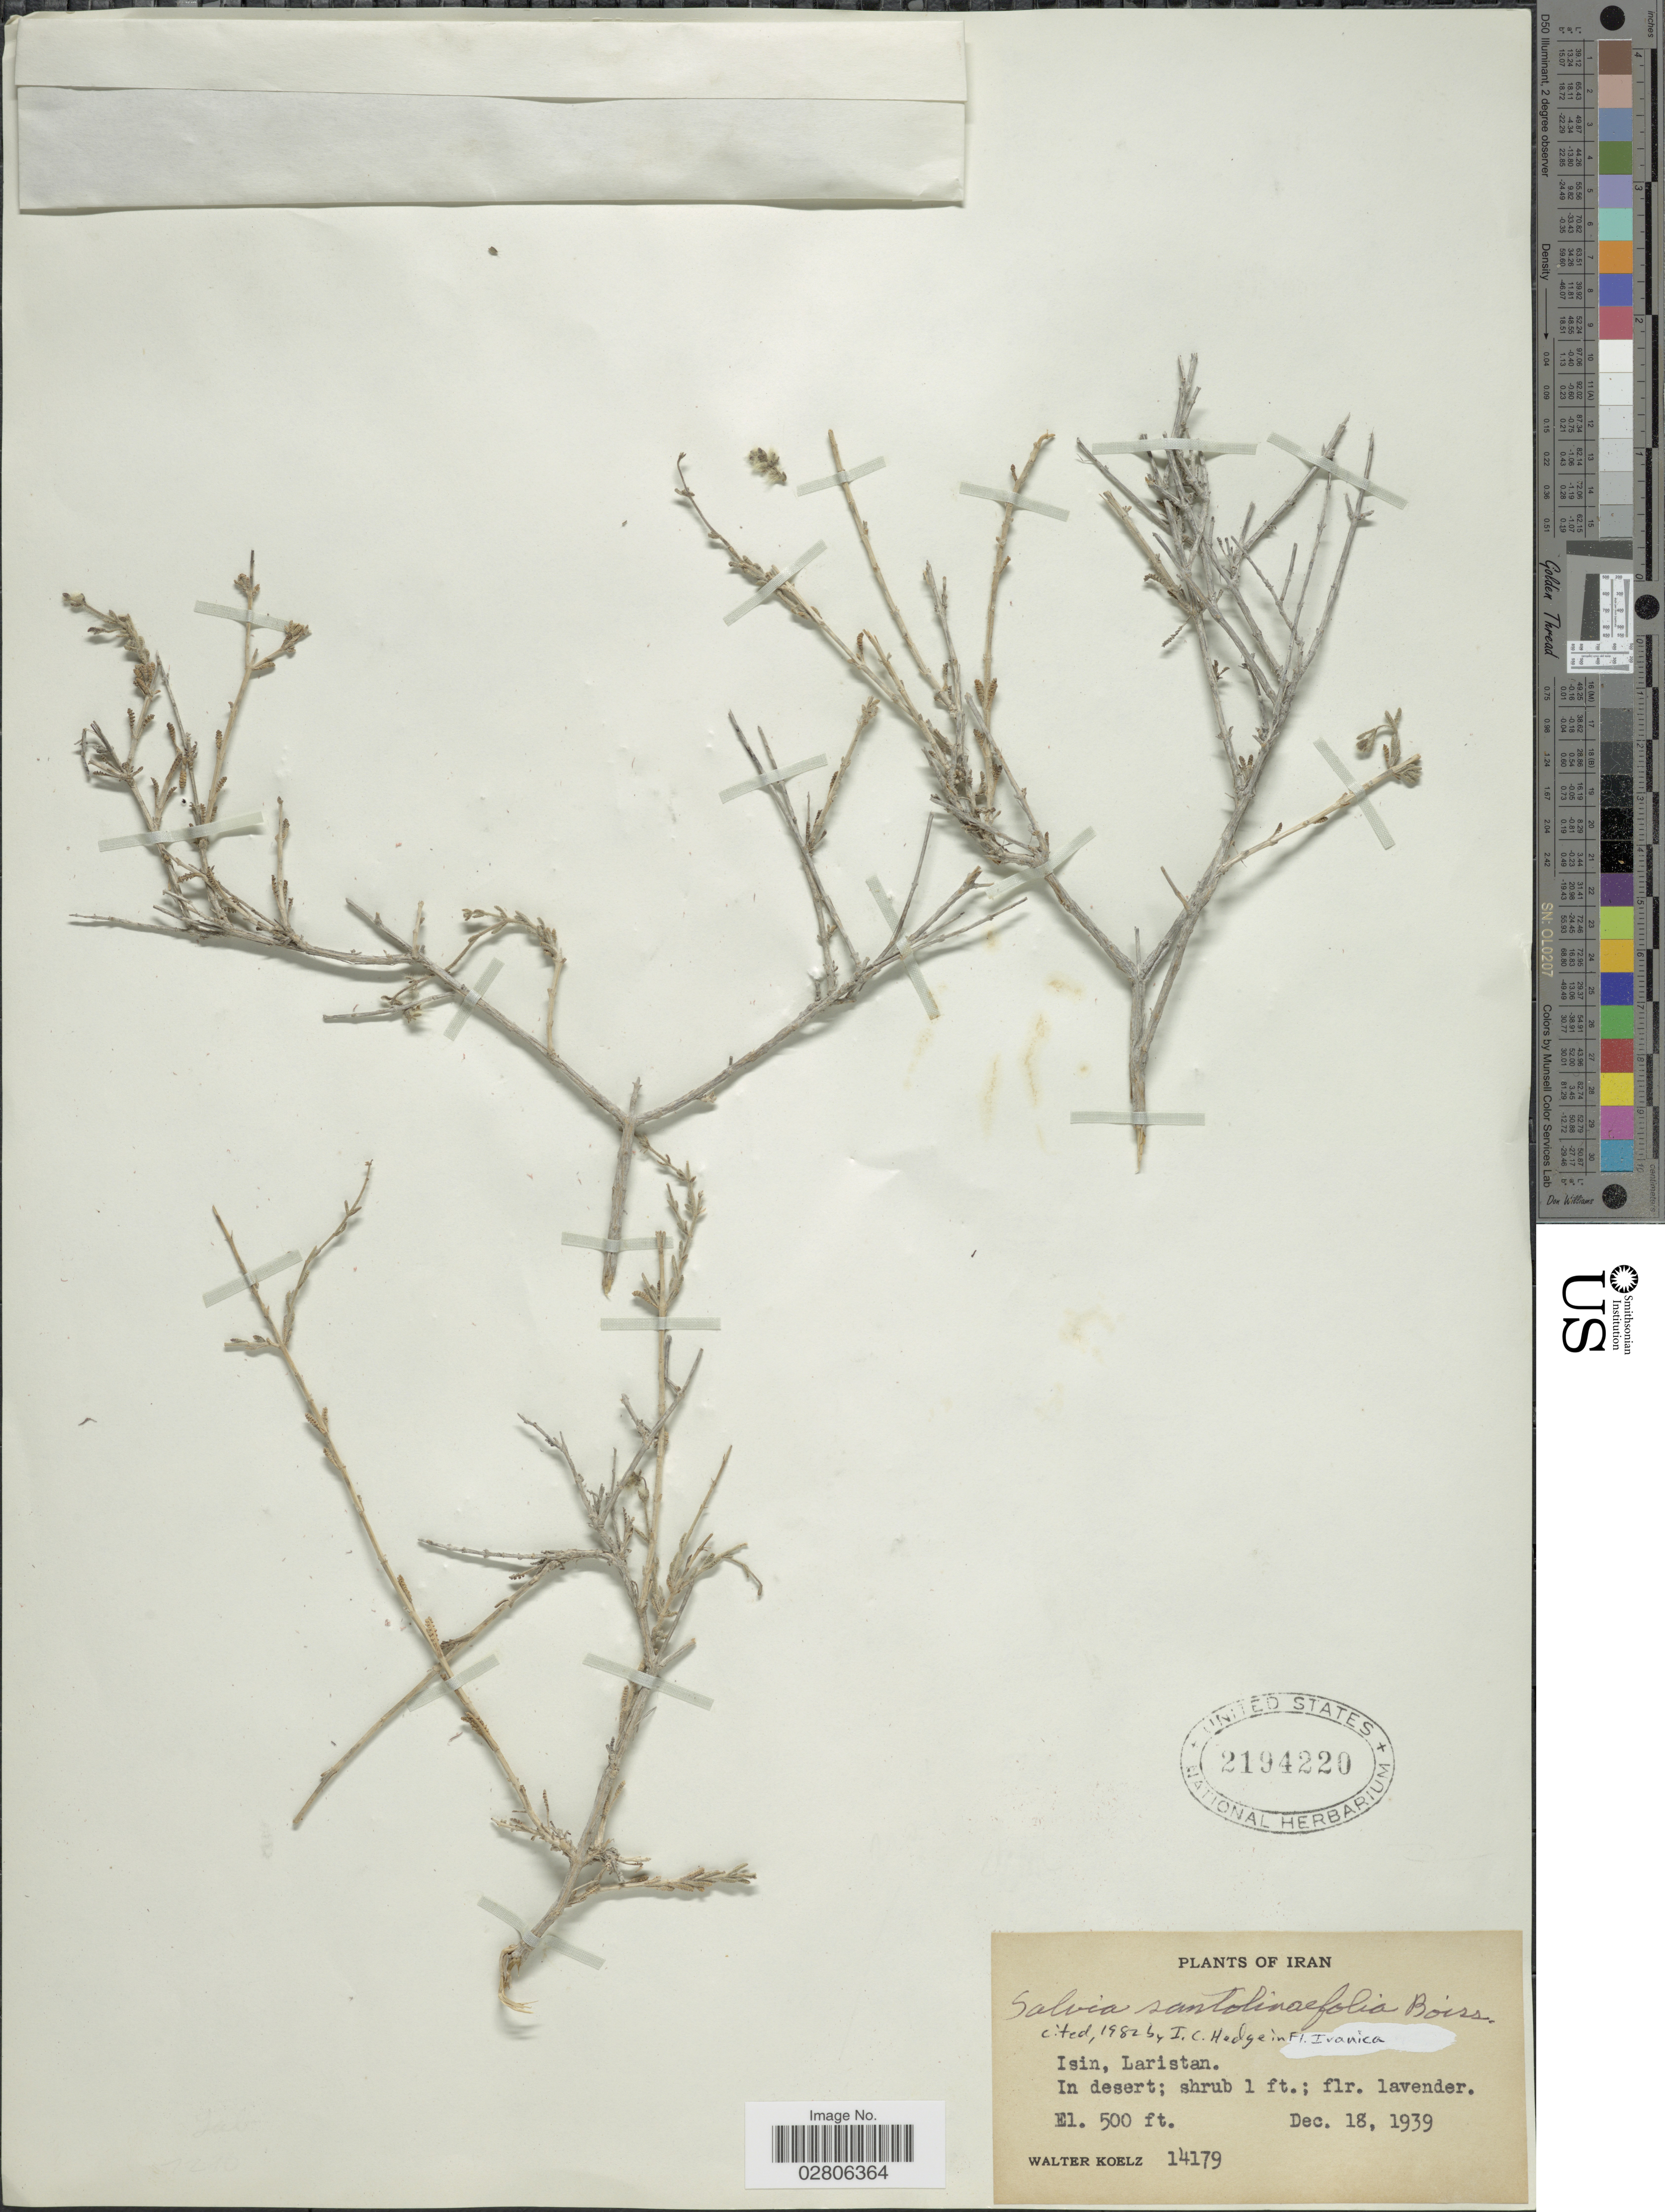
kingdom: Plantae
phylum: Tracheophyta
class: Magnoliopsida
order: Lamiales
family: Lamiaceae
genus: Salvia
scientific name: Salvia santolinifolia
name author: Boiss.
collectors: W. N. Koelz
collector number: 14179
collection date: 1939-12-18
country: Iran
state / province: Hormozgan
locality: Isin, Laristan.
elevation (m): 152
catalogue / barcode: US 2194220